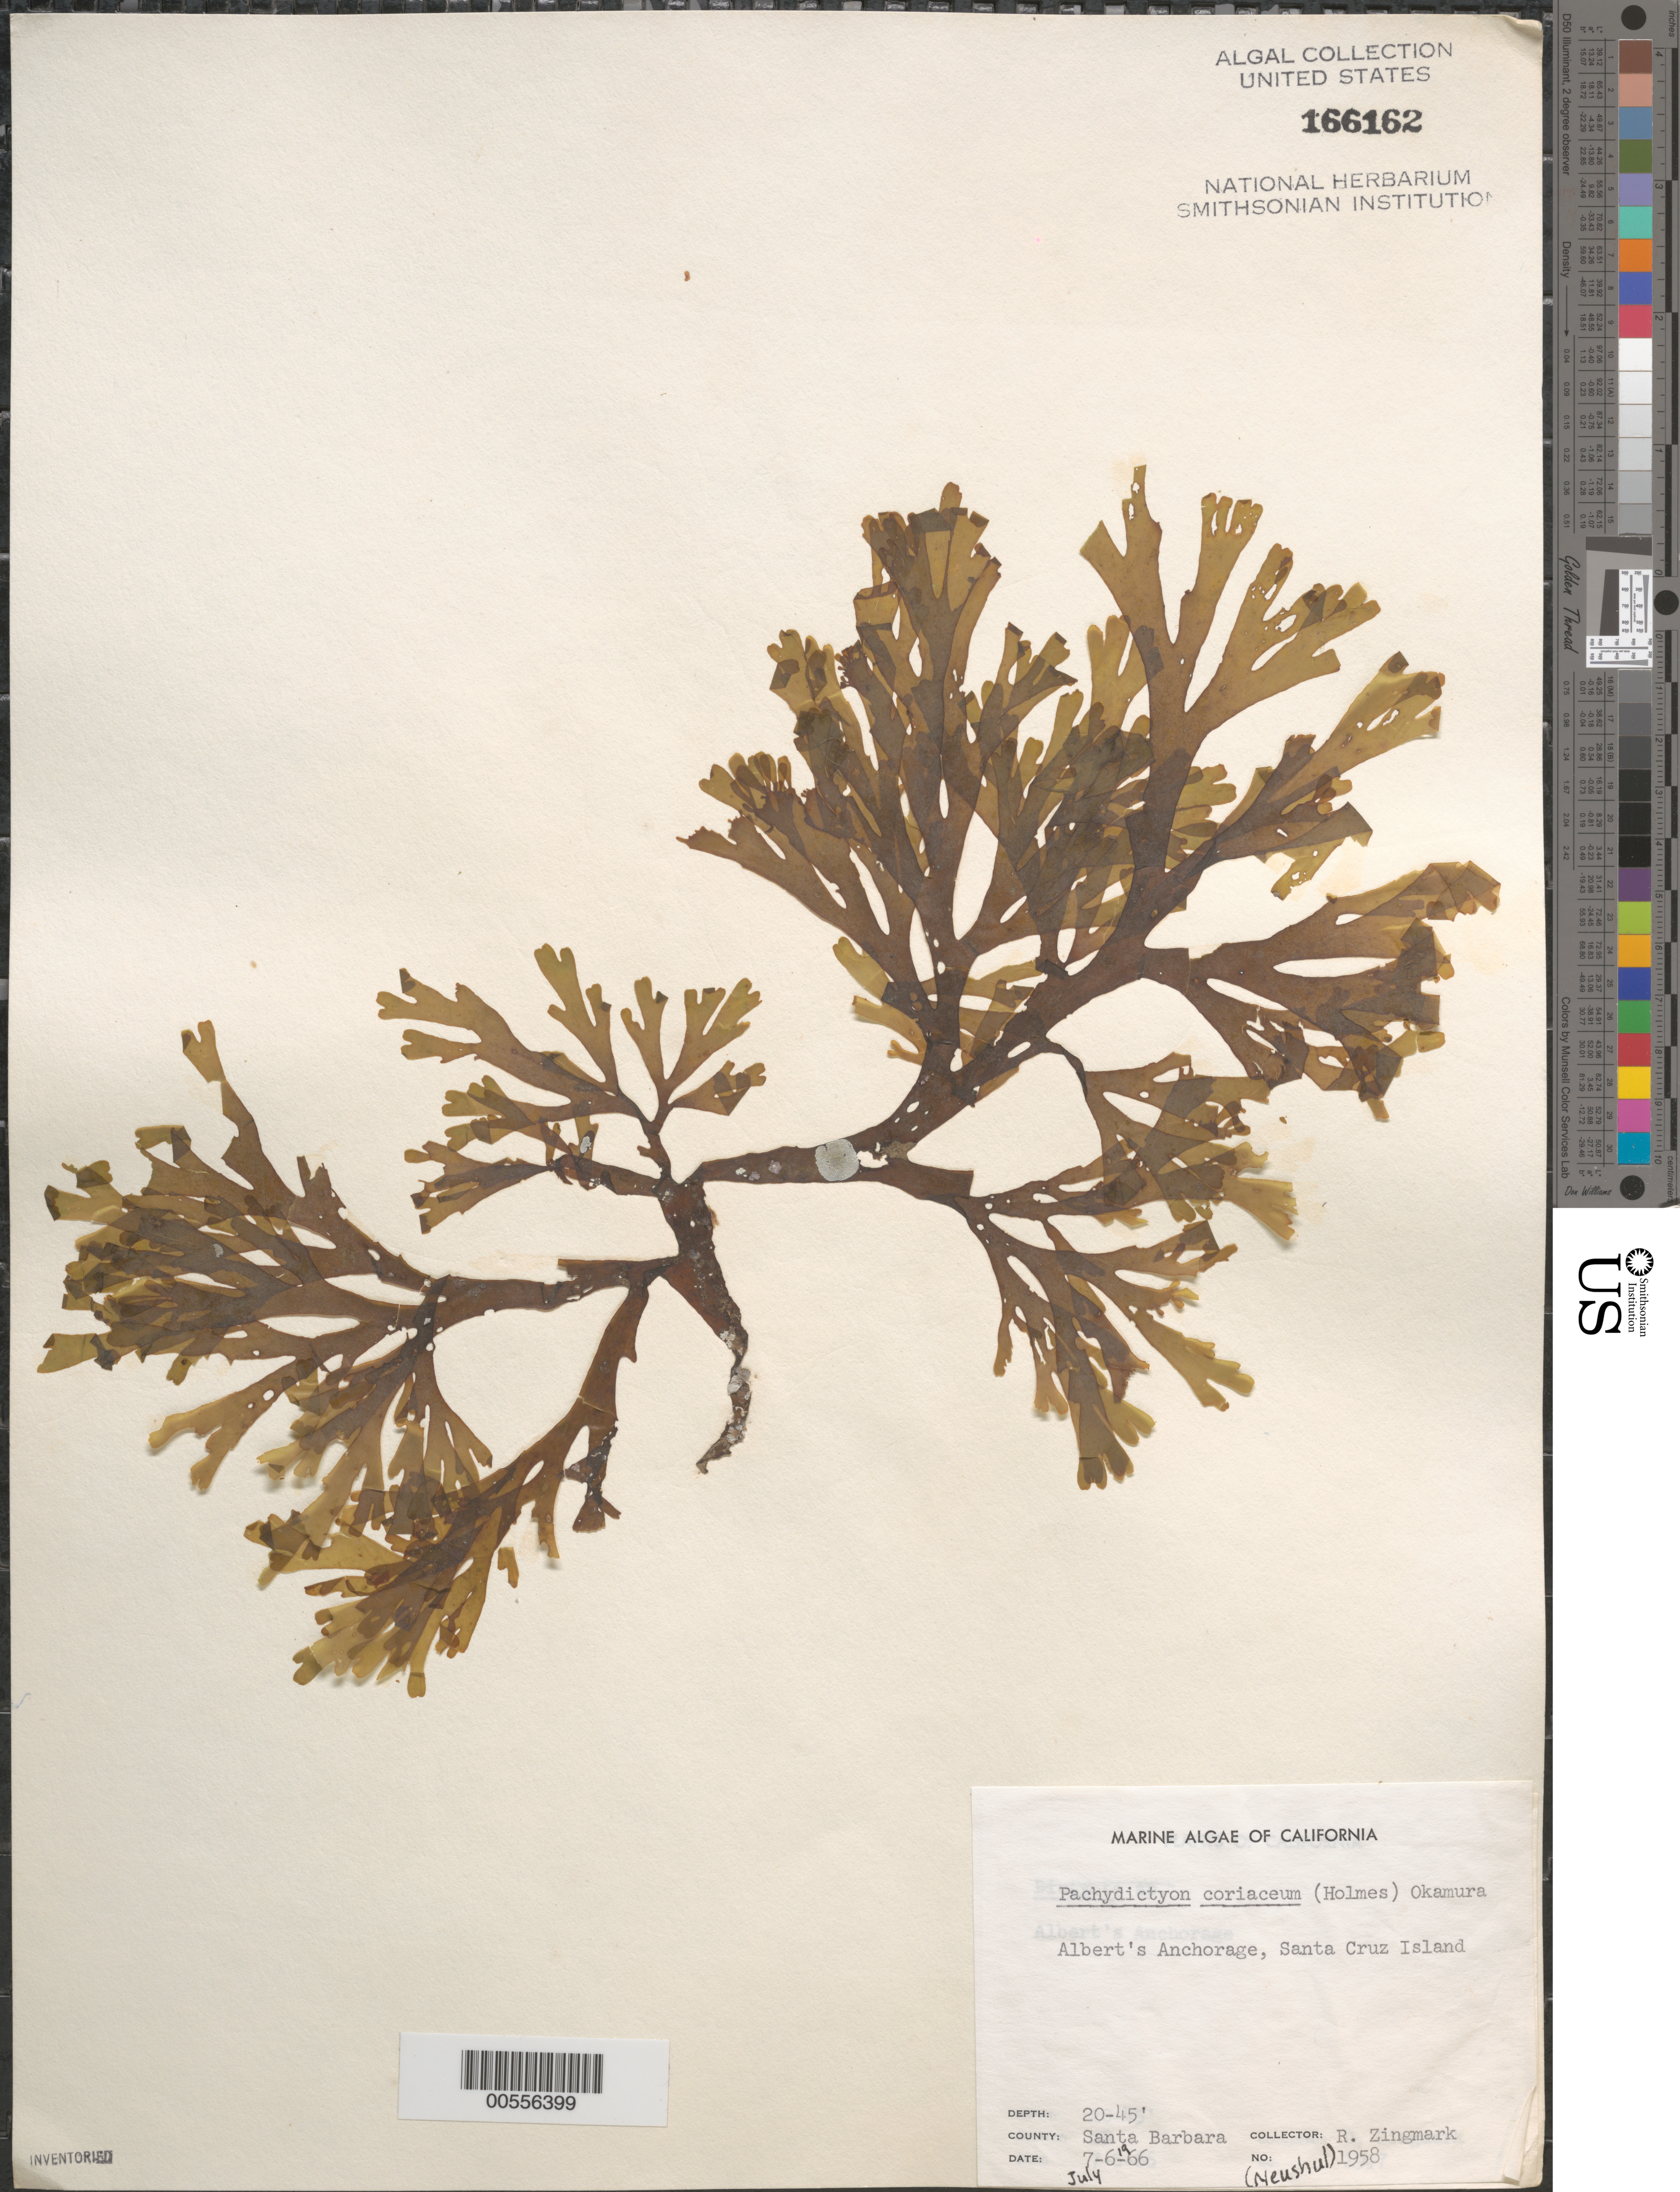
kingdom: Chromista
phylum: Ochrophyta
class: Phaeophyceae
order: Dictyotales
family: Dictyotaceae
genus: Pachydictyon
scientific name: Pachydictyon coriaceum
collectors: R. Zingmark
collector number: Neushul 1958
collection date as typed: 06 Jul 1966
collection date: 1966-07-06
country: United States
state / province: California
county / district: Santa Barbara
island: Santa Cruz Island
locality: Albert's Anchorage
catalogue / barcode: US 166162